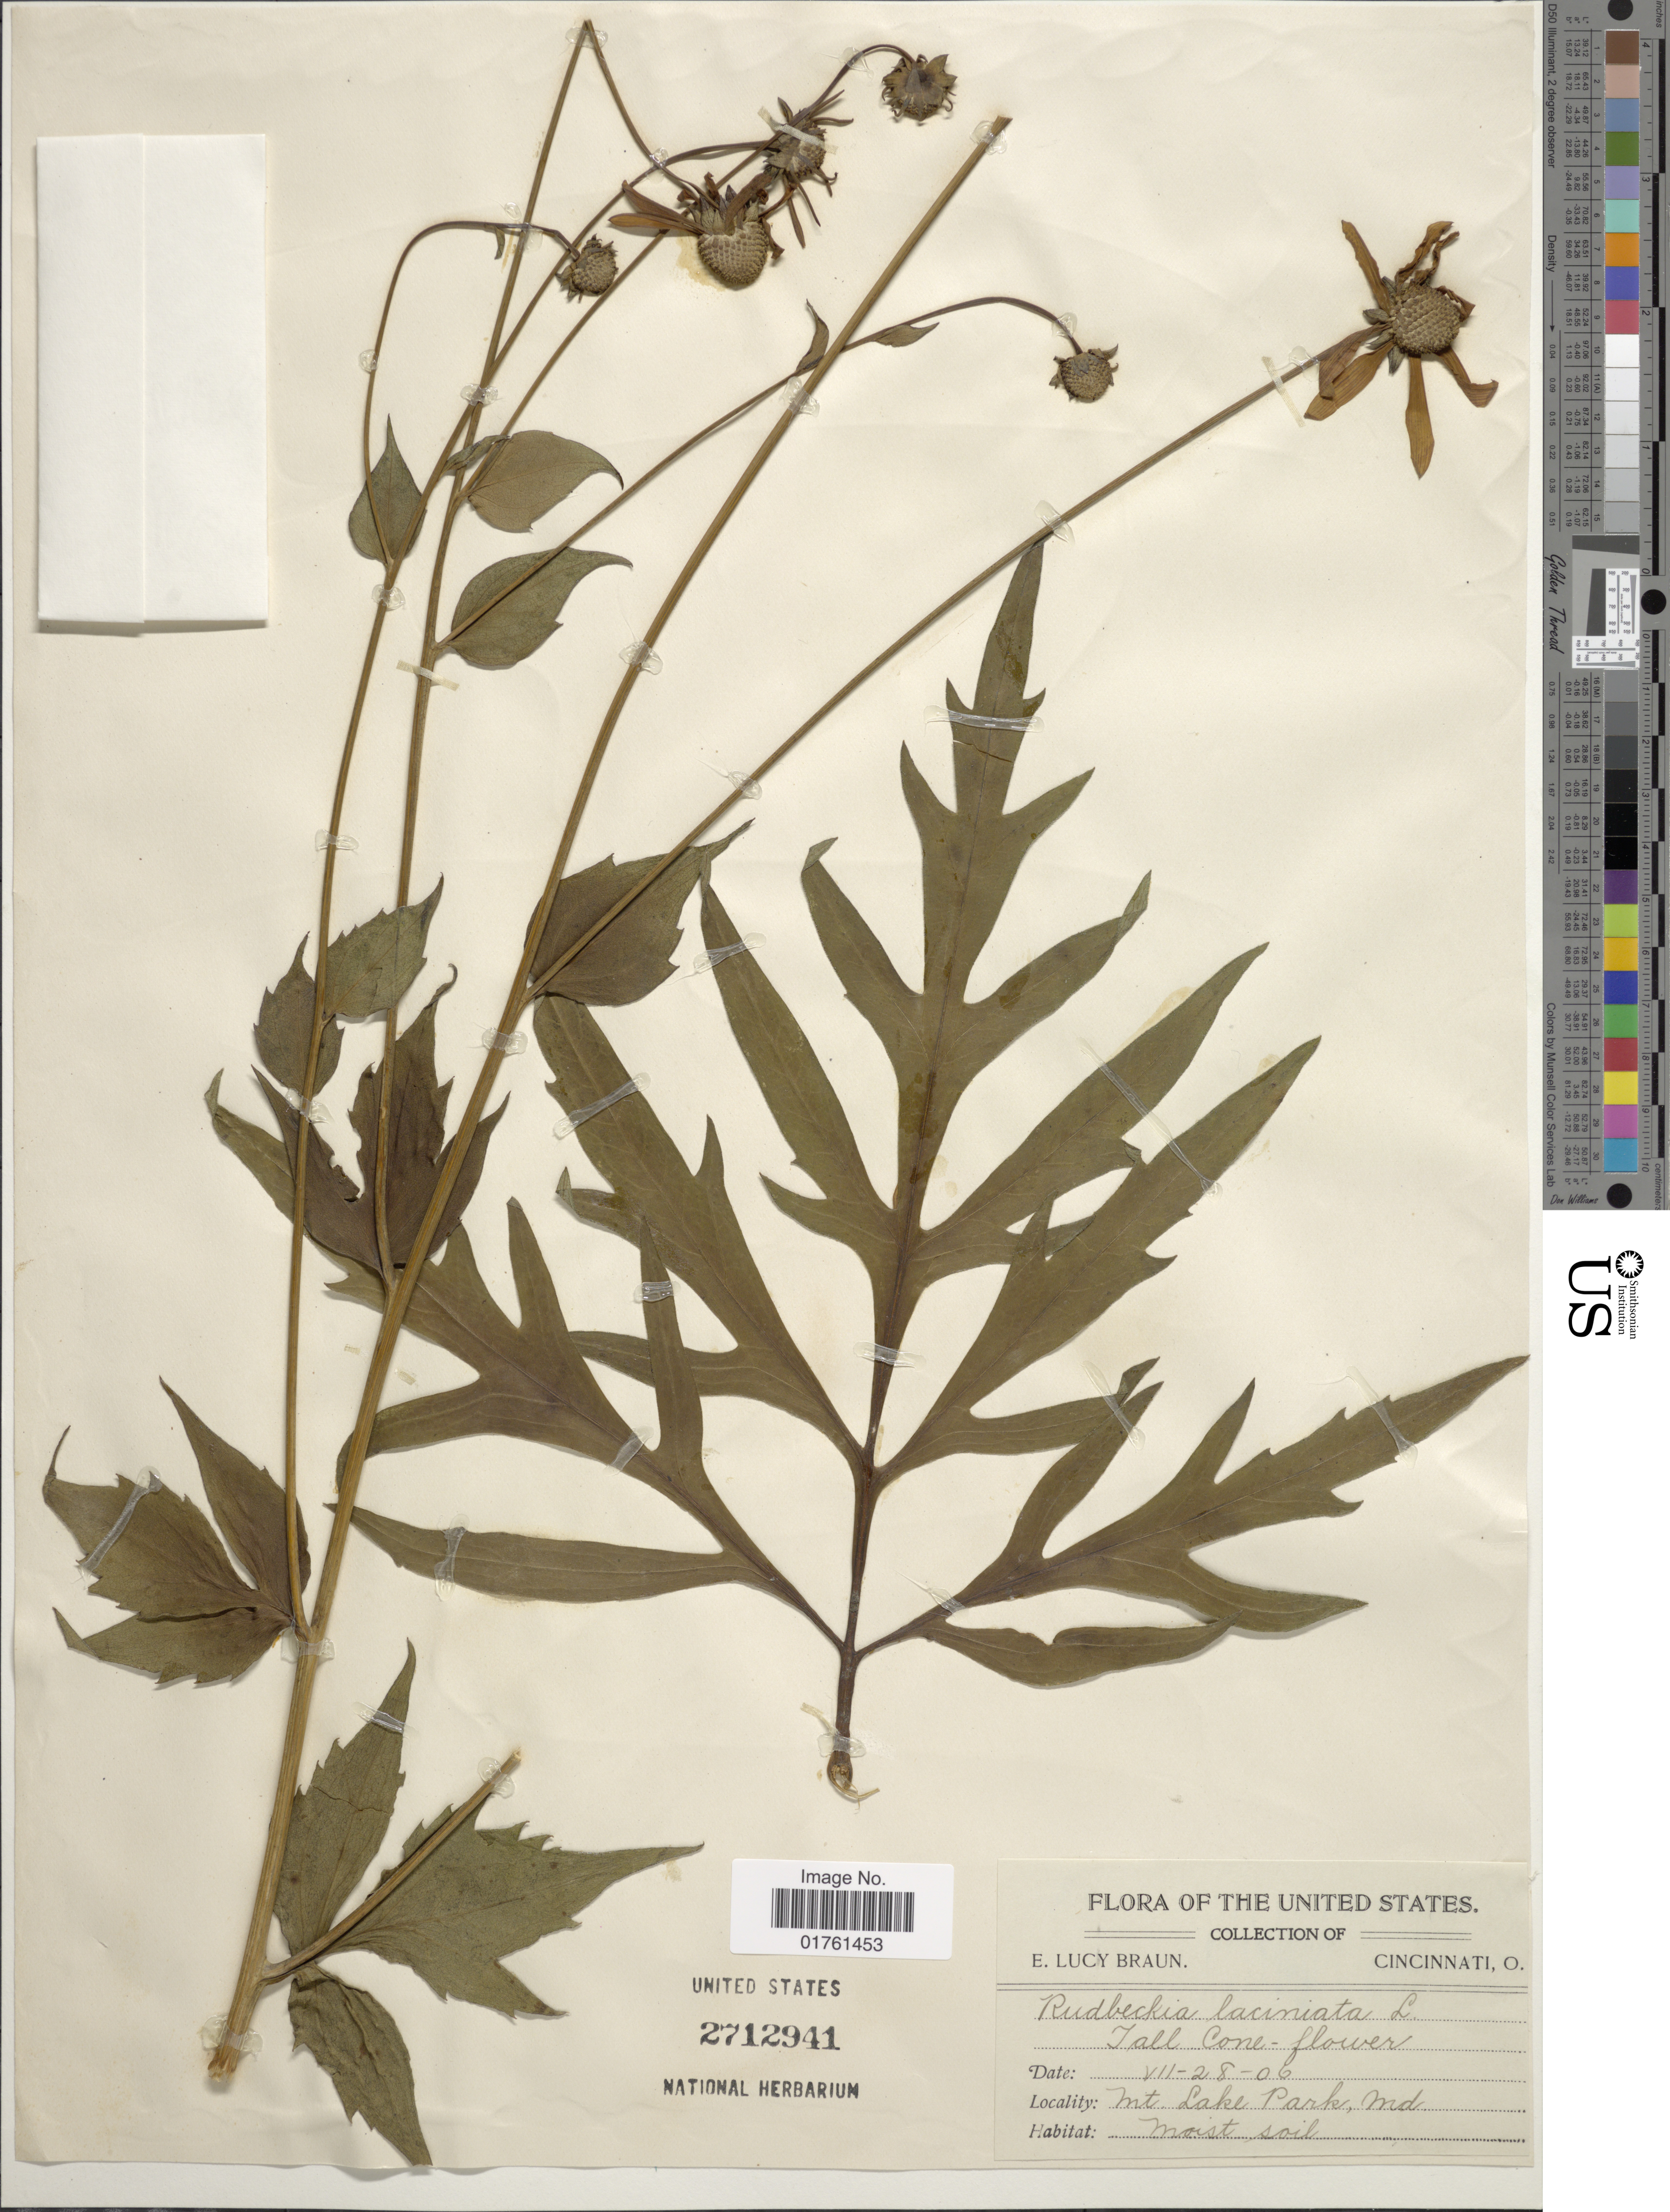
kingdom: Plantae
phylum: Tracheophyta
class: Magnoliopsida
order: Asterales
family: Asteraceae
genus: Rudbeckia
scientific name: Rudbeckia laciniata var. laciniata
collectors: E. L. Braun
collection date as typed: Transcribed d/m/y: 28/7/6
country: United States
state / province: Maryland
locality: Mt Lake Park, Md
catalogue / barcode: US 2712941